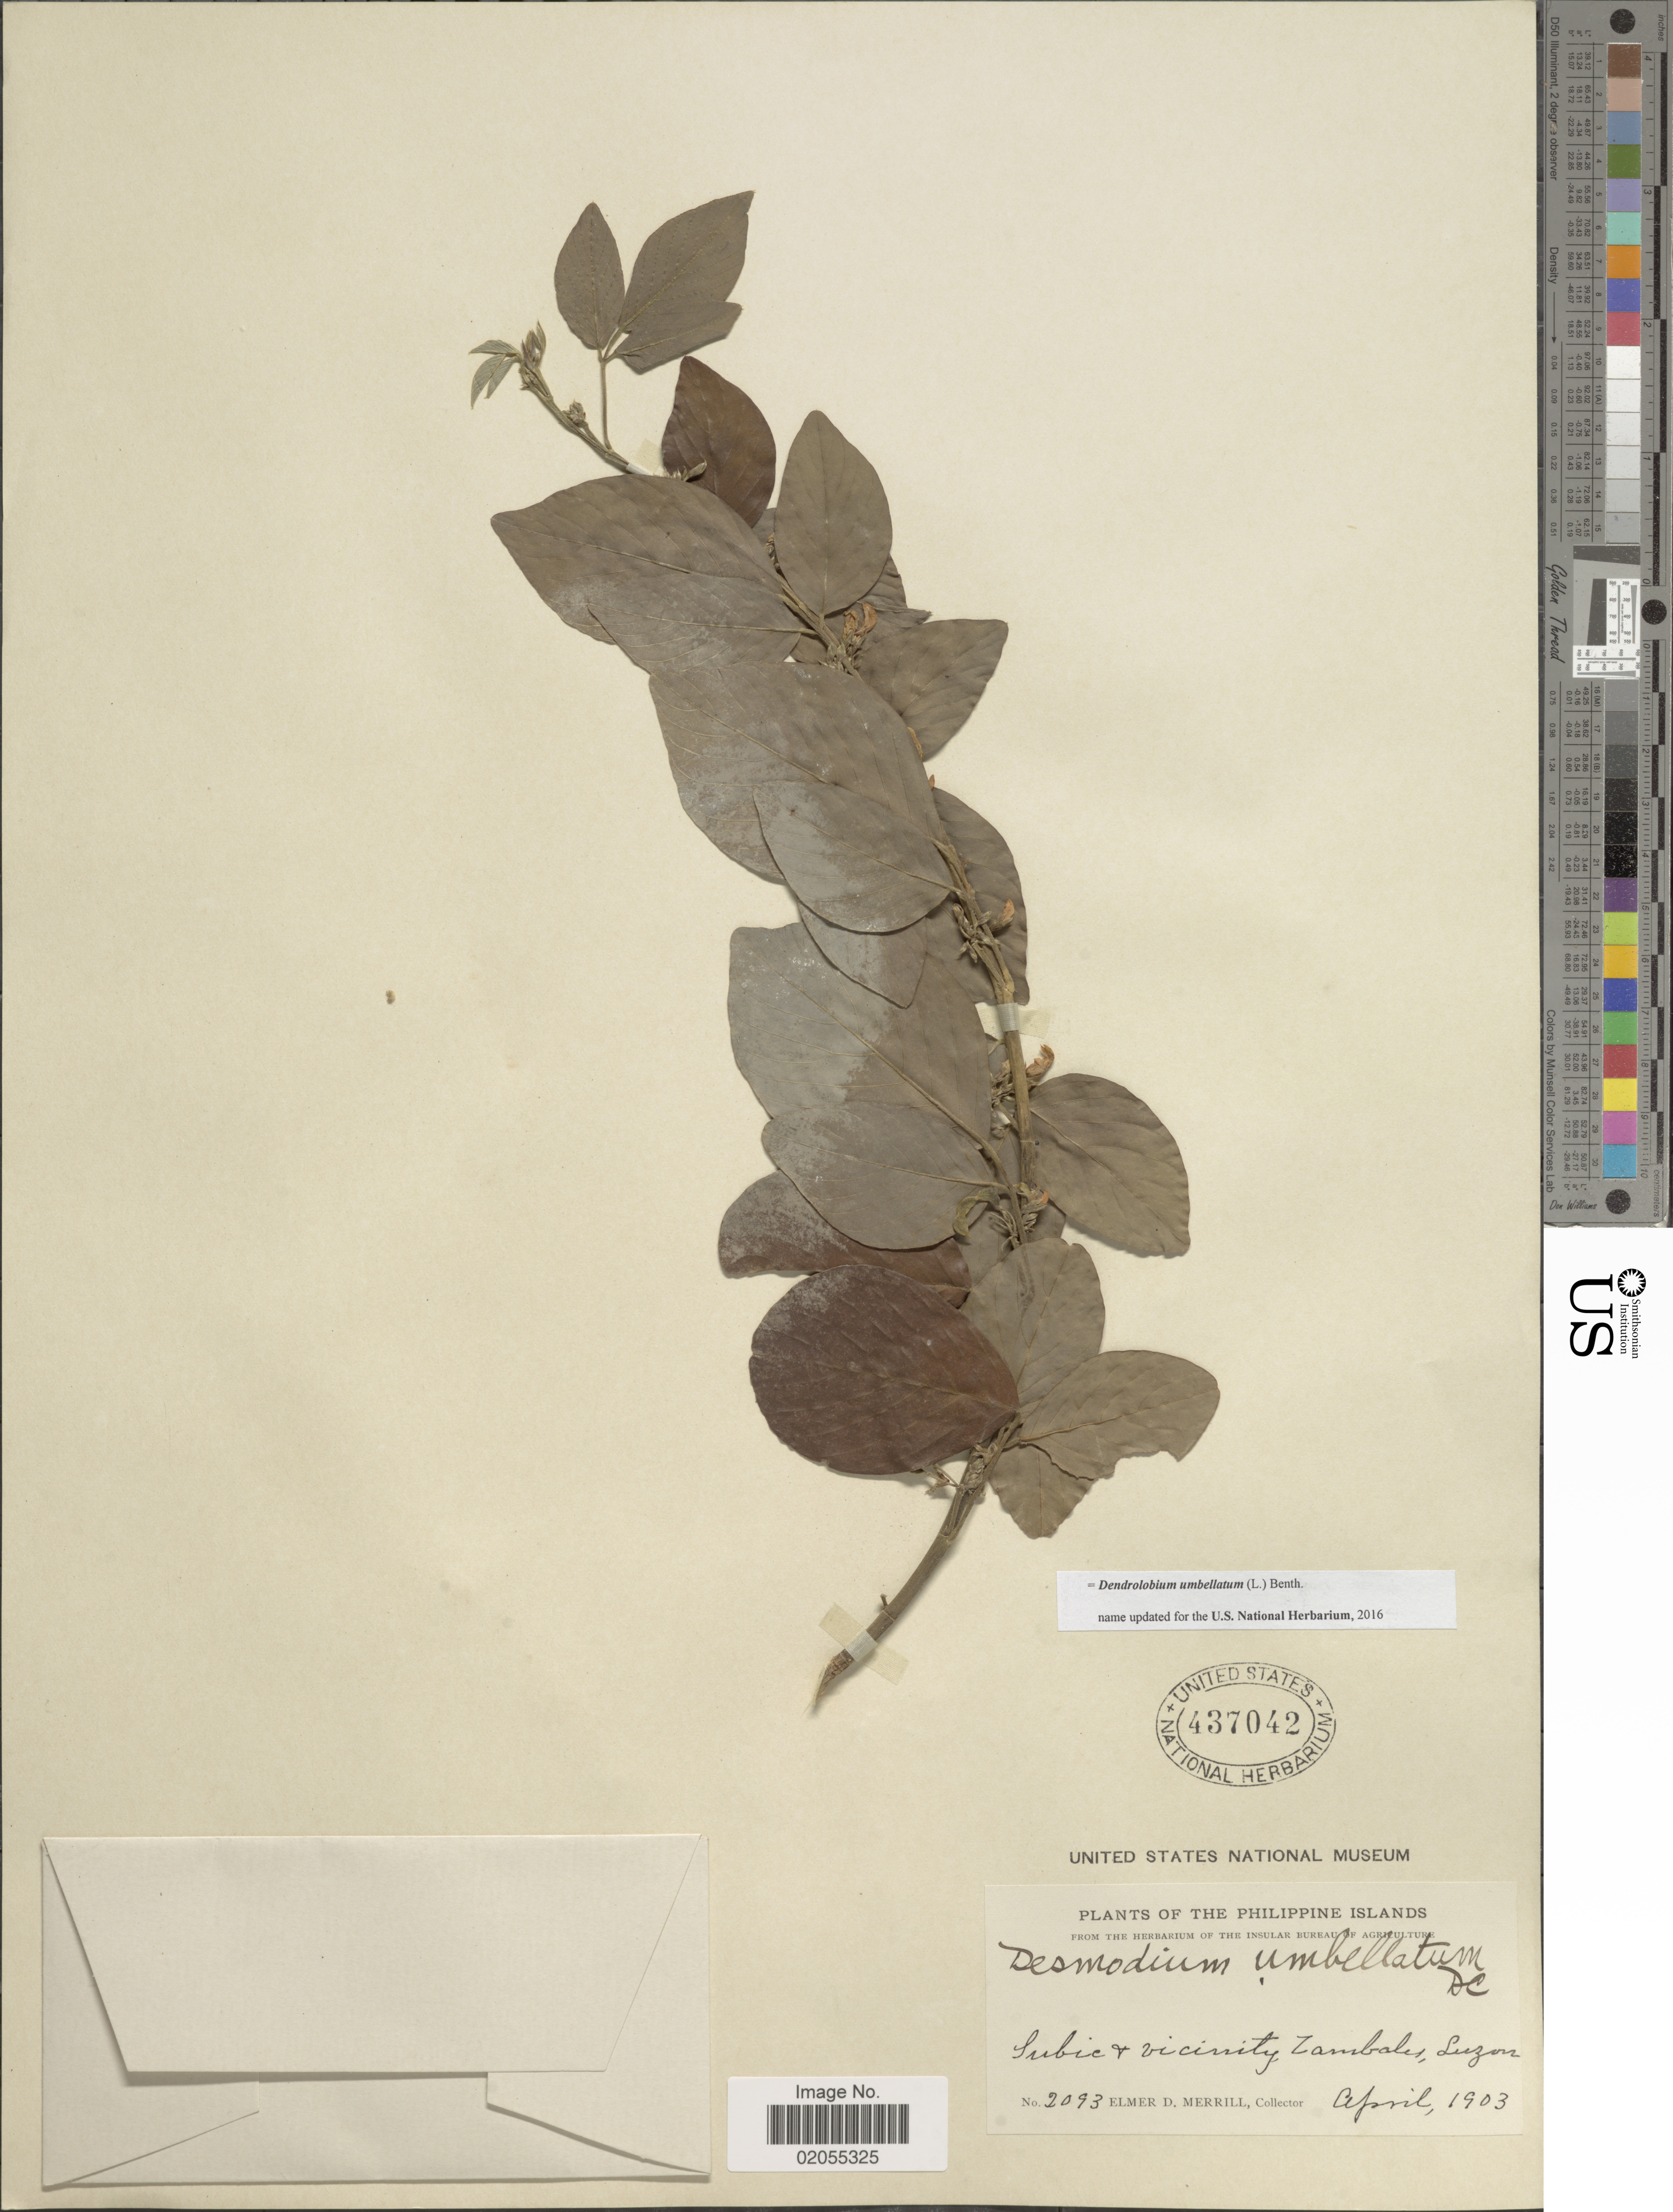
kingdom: Plantae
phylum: Tracheophyta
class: Magnoliopsida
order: Fabales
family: Fabaceae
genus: Dendrolobium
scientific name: Dendrolobium umbellatum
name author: (L.) Benth.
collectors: E. D. Merrill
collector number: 2093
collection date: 1903-04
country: Philippines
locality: Philippine Islands, Subic & Vicinity, Tambales, Luzon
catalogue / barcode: US 437042